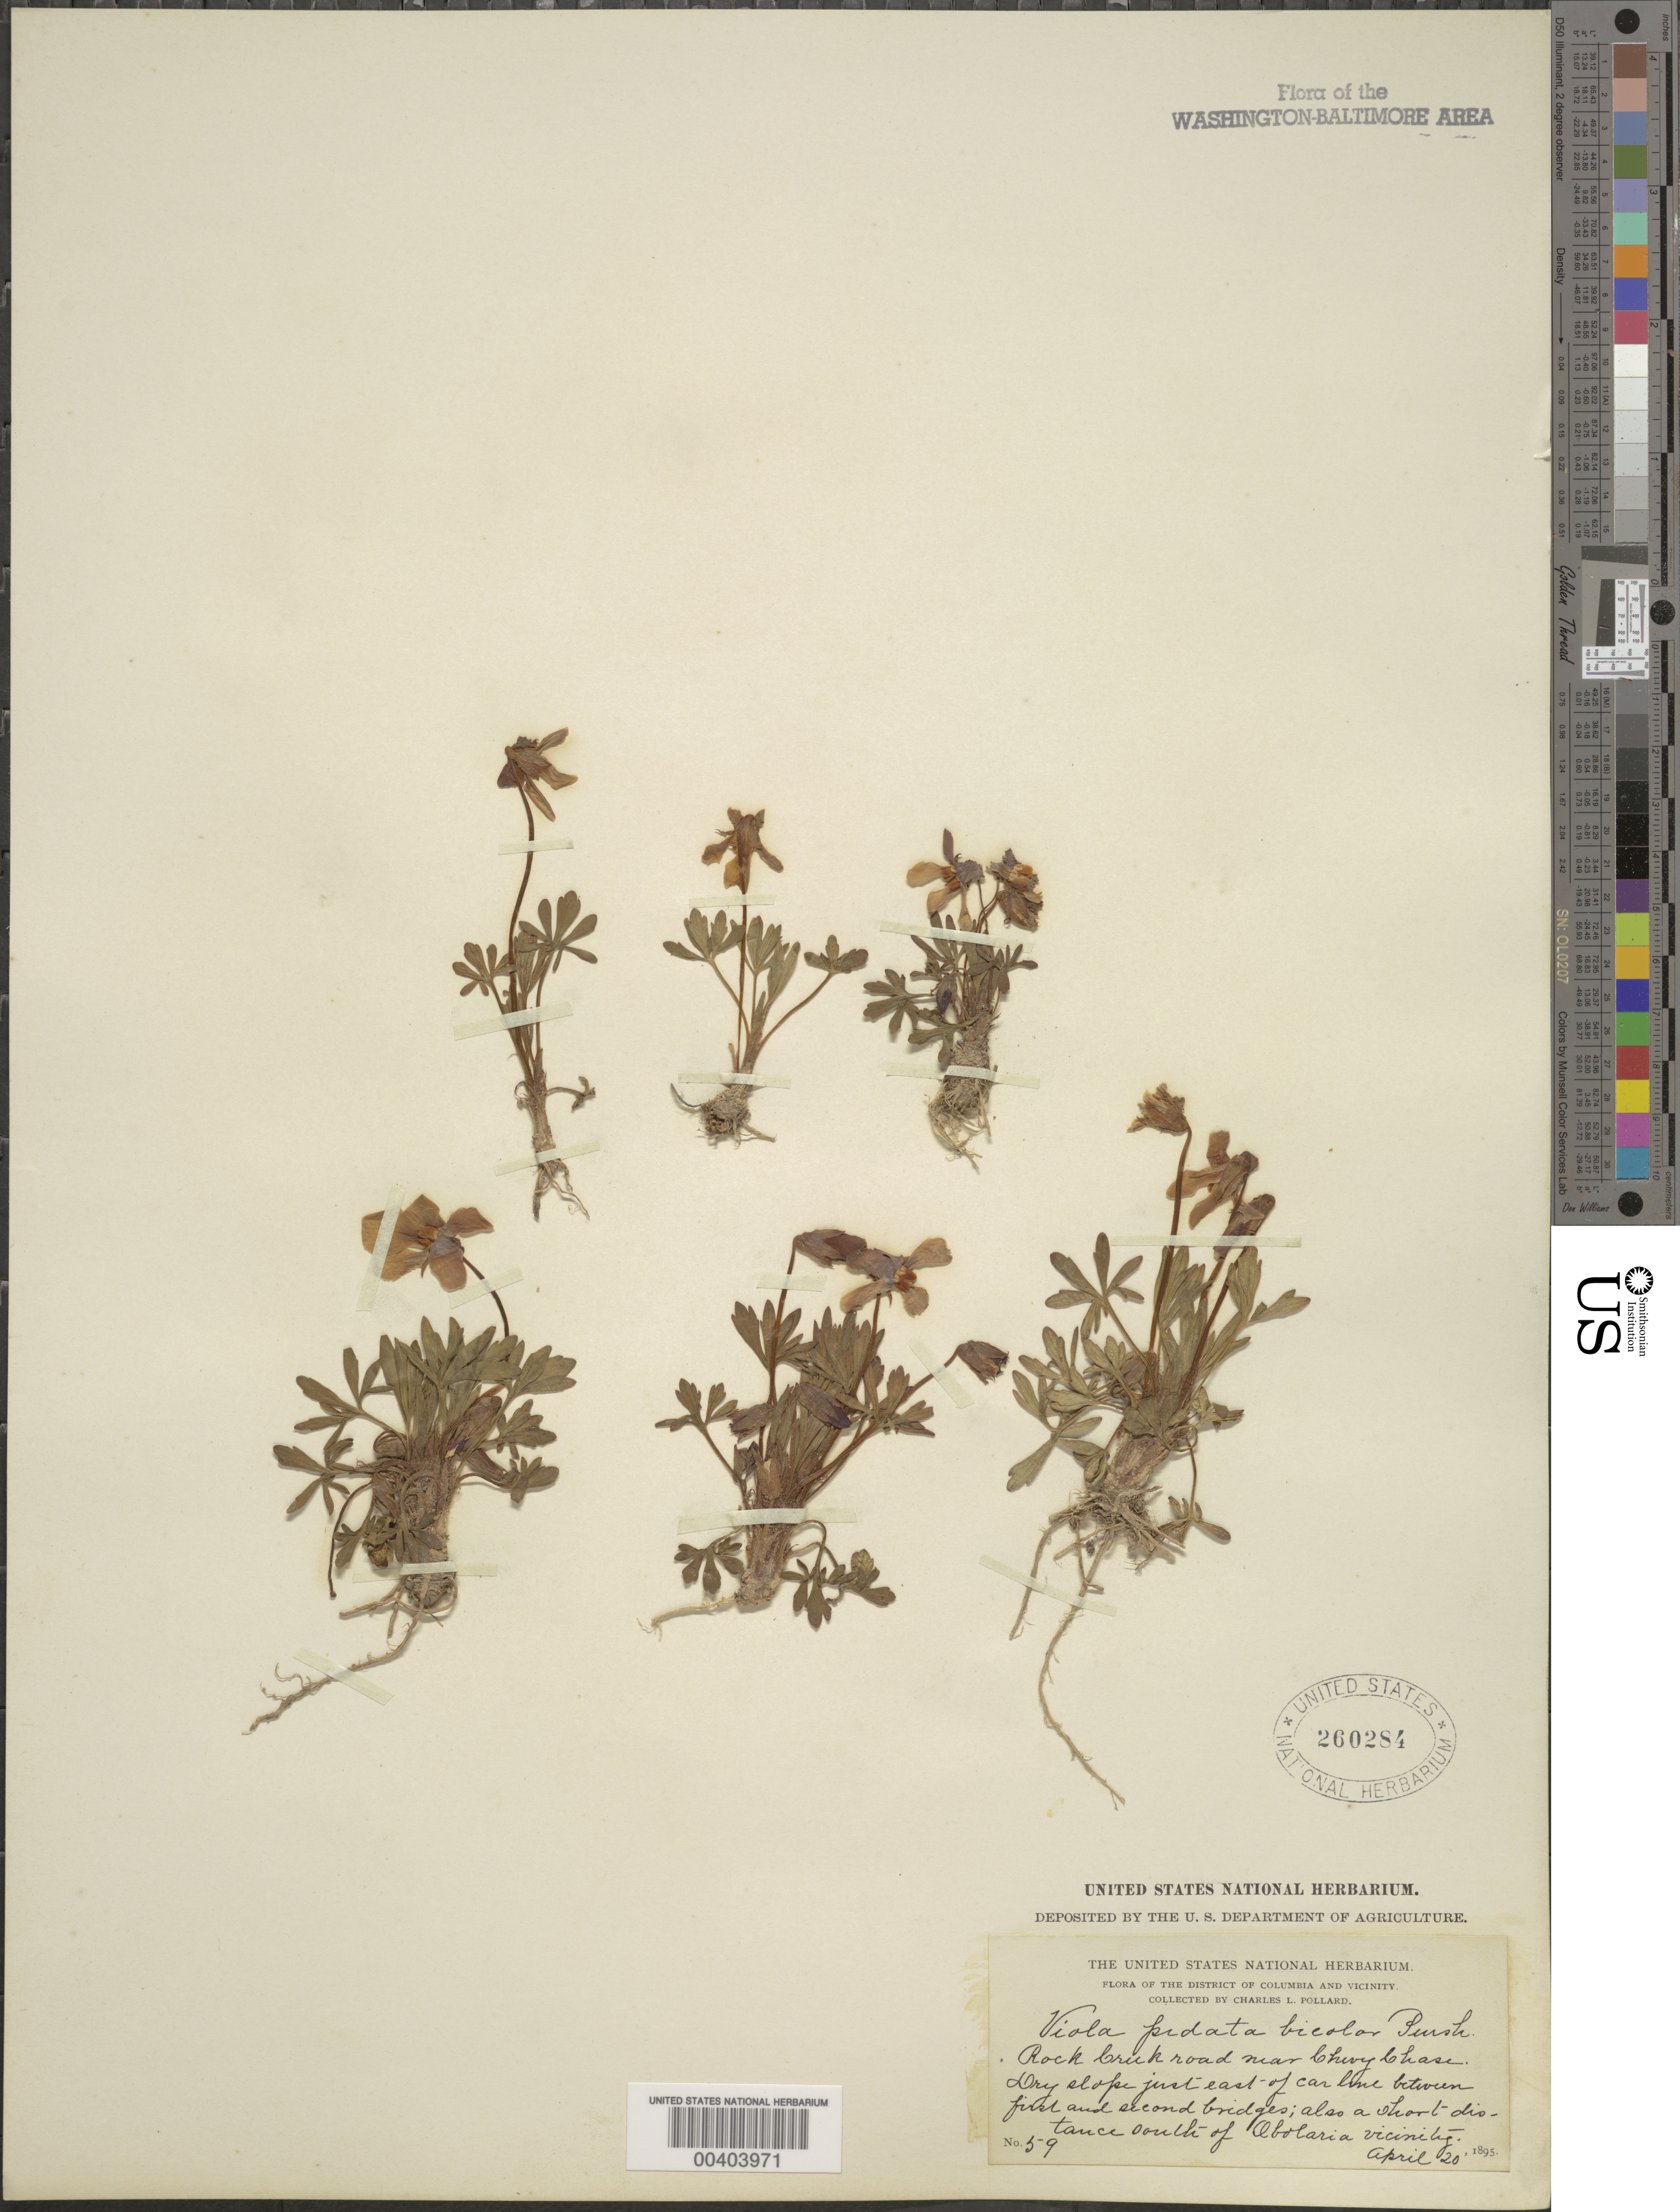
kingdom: Plantae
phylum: Tracheophyta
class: Magnoliopsida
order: Malpighiales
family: Violaceae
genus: Viola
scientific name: Viola pedata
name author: L.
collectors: C. L. Pollard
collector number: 59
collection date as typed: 20 Apr 1895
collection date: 1895-04-20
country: United States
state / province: Maryland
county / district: Montgomery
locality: Rock Creek, Chevy Chase vicinity Rock Creek Park and vicinity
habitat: Dry slope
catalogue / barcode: US 260284